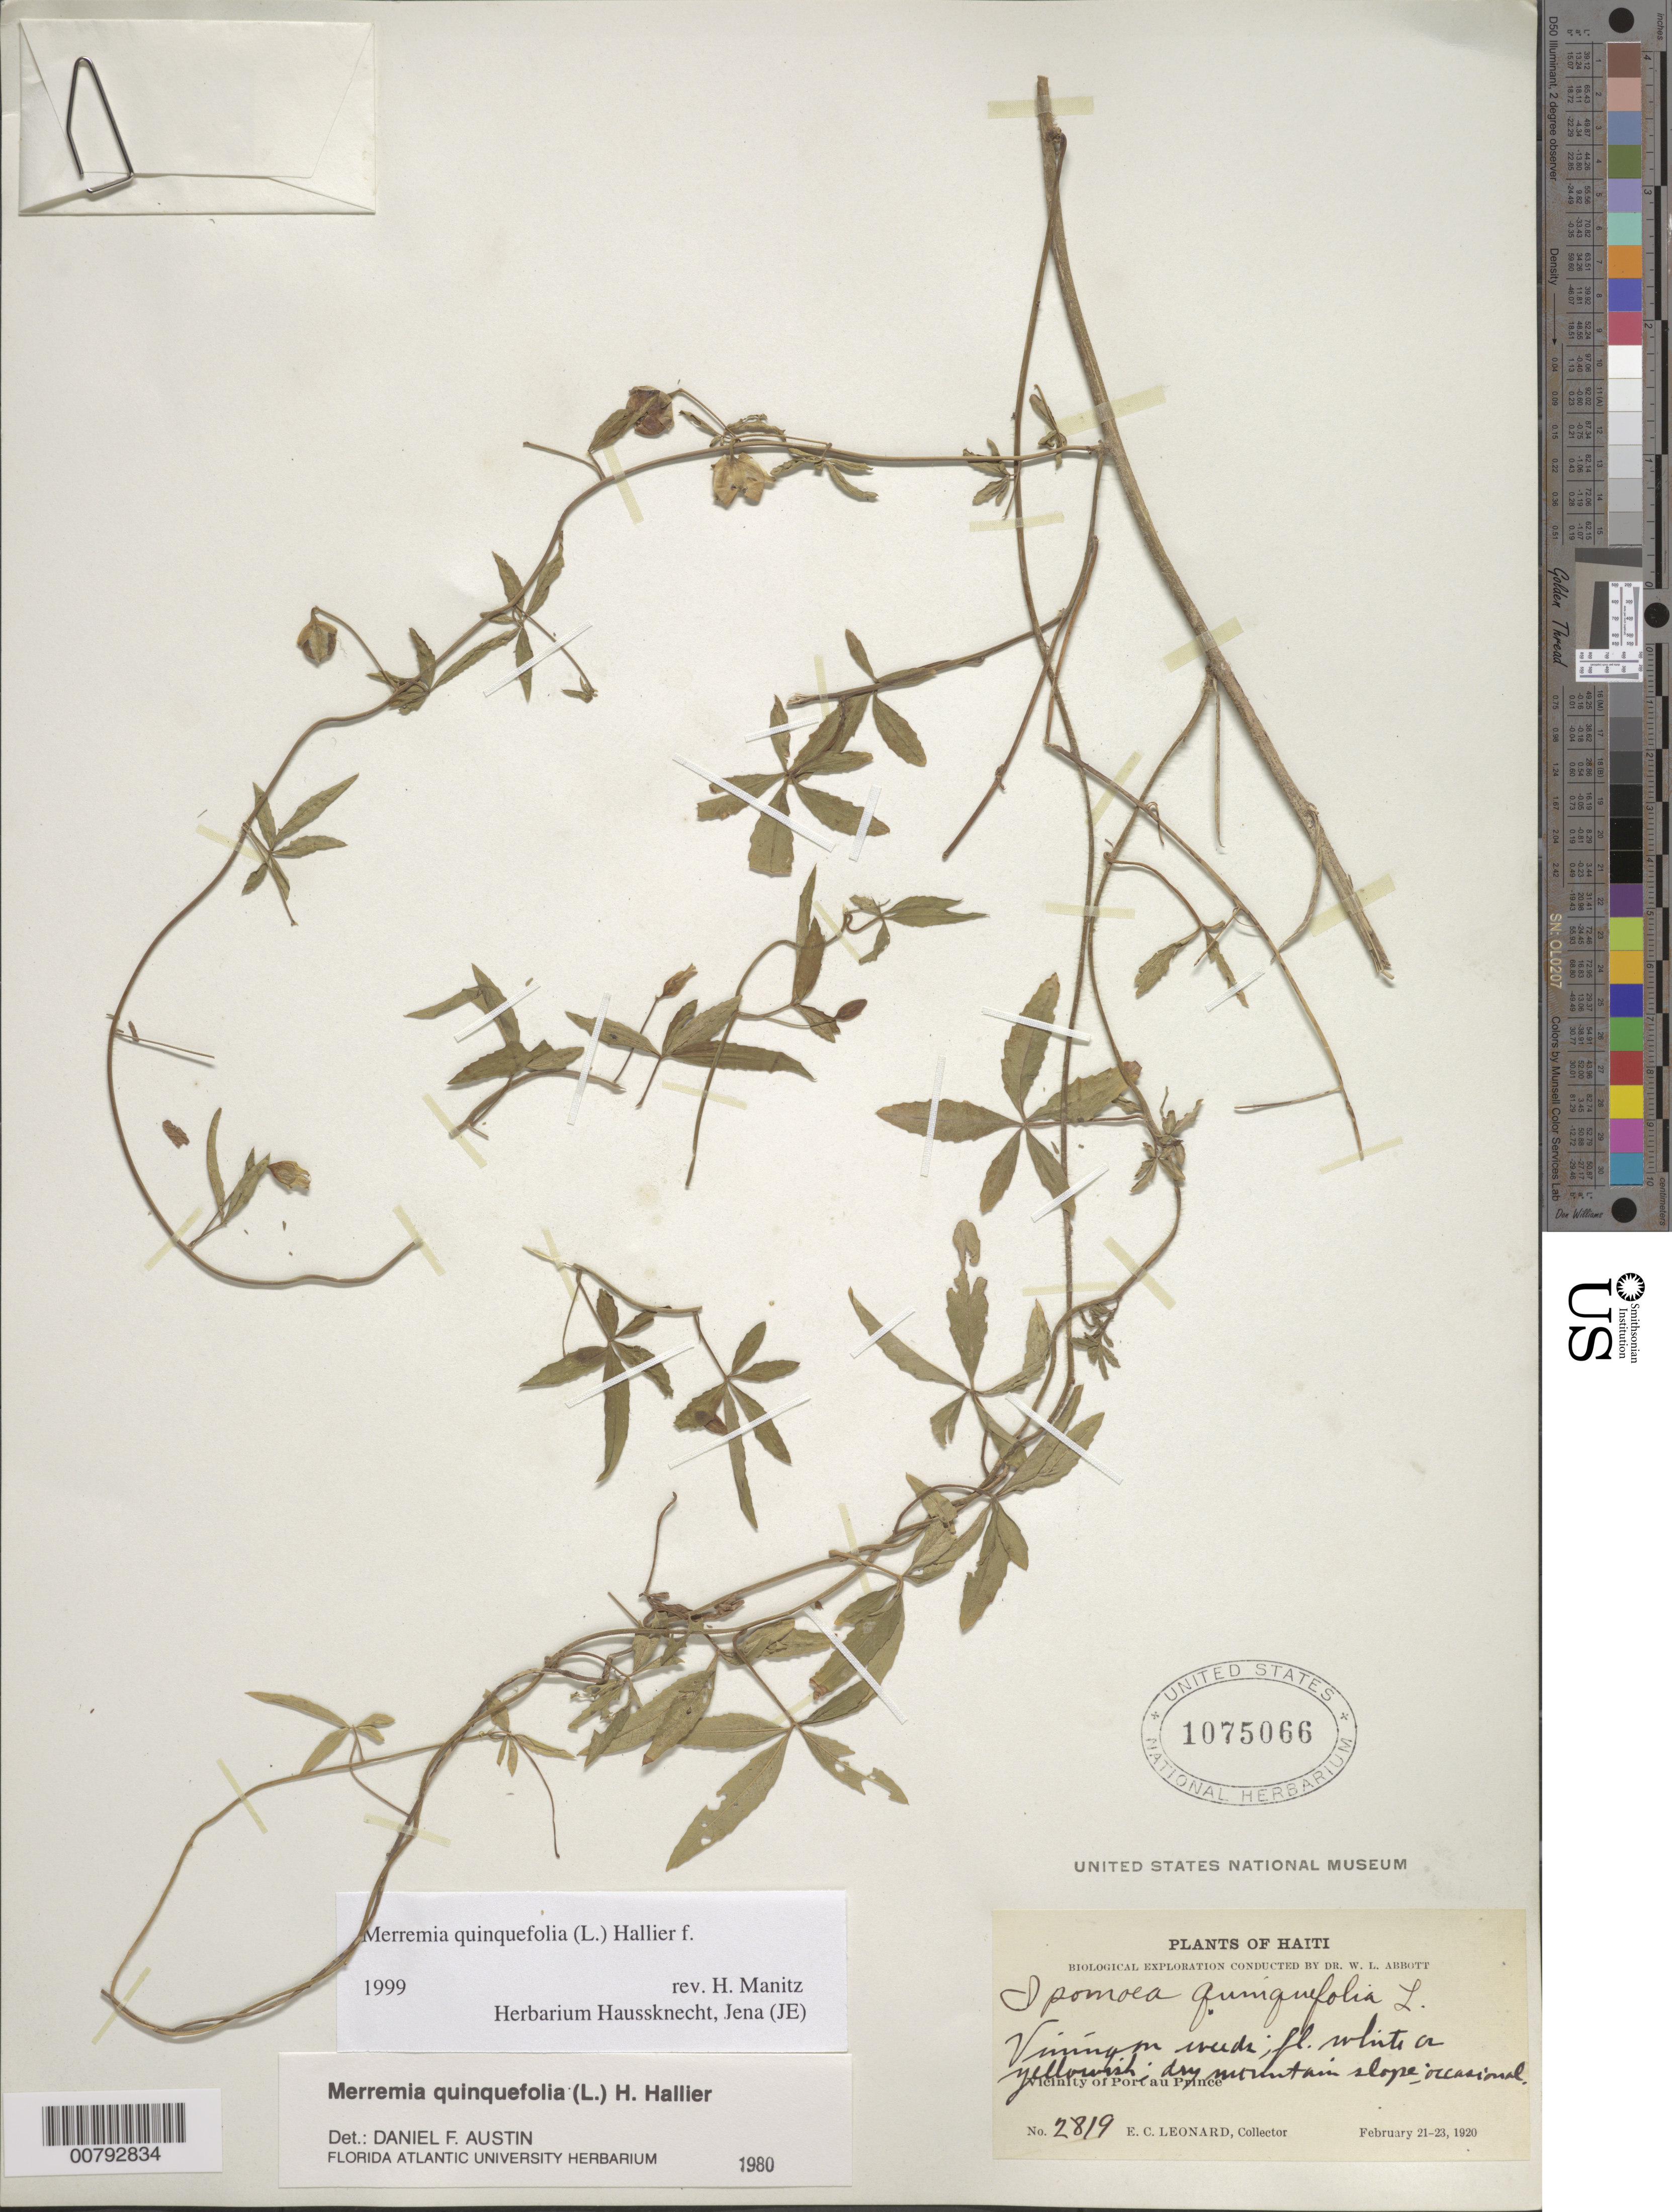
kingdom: Plantae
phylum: Tracheophyta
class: Magnoliopsida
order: Solanales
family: Convolvulaceae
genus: Distimake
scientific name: Distimake quinquefolius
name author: (L.) A. R. Simões & Staples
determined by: Strong, Mark T., (BOT), Smithsonian Institution - National Museum of Natural History (UNITED STATES)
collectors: E. C. Leonard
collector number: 2819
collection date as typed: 21 Feb 1920 to 23 Feb 1920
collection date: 1920-02-21/1920-02-23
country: Haiti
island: Hispaniola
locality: Vicinity of Port au Prince.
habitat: Dry mountain slope.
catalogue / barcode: US 1075066